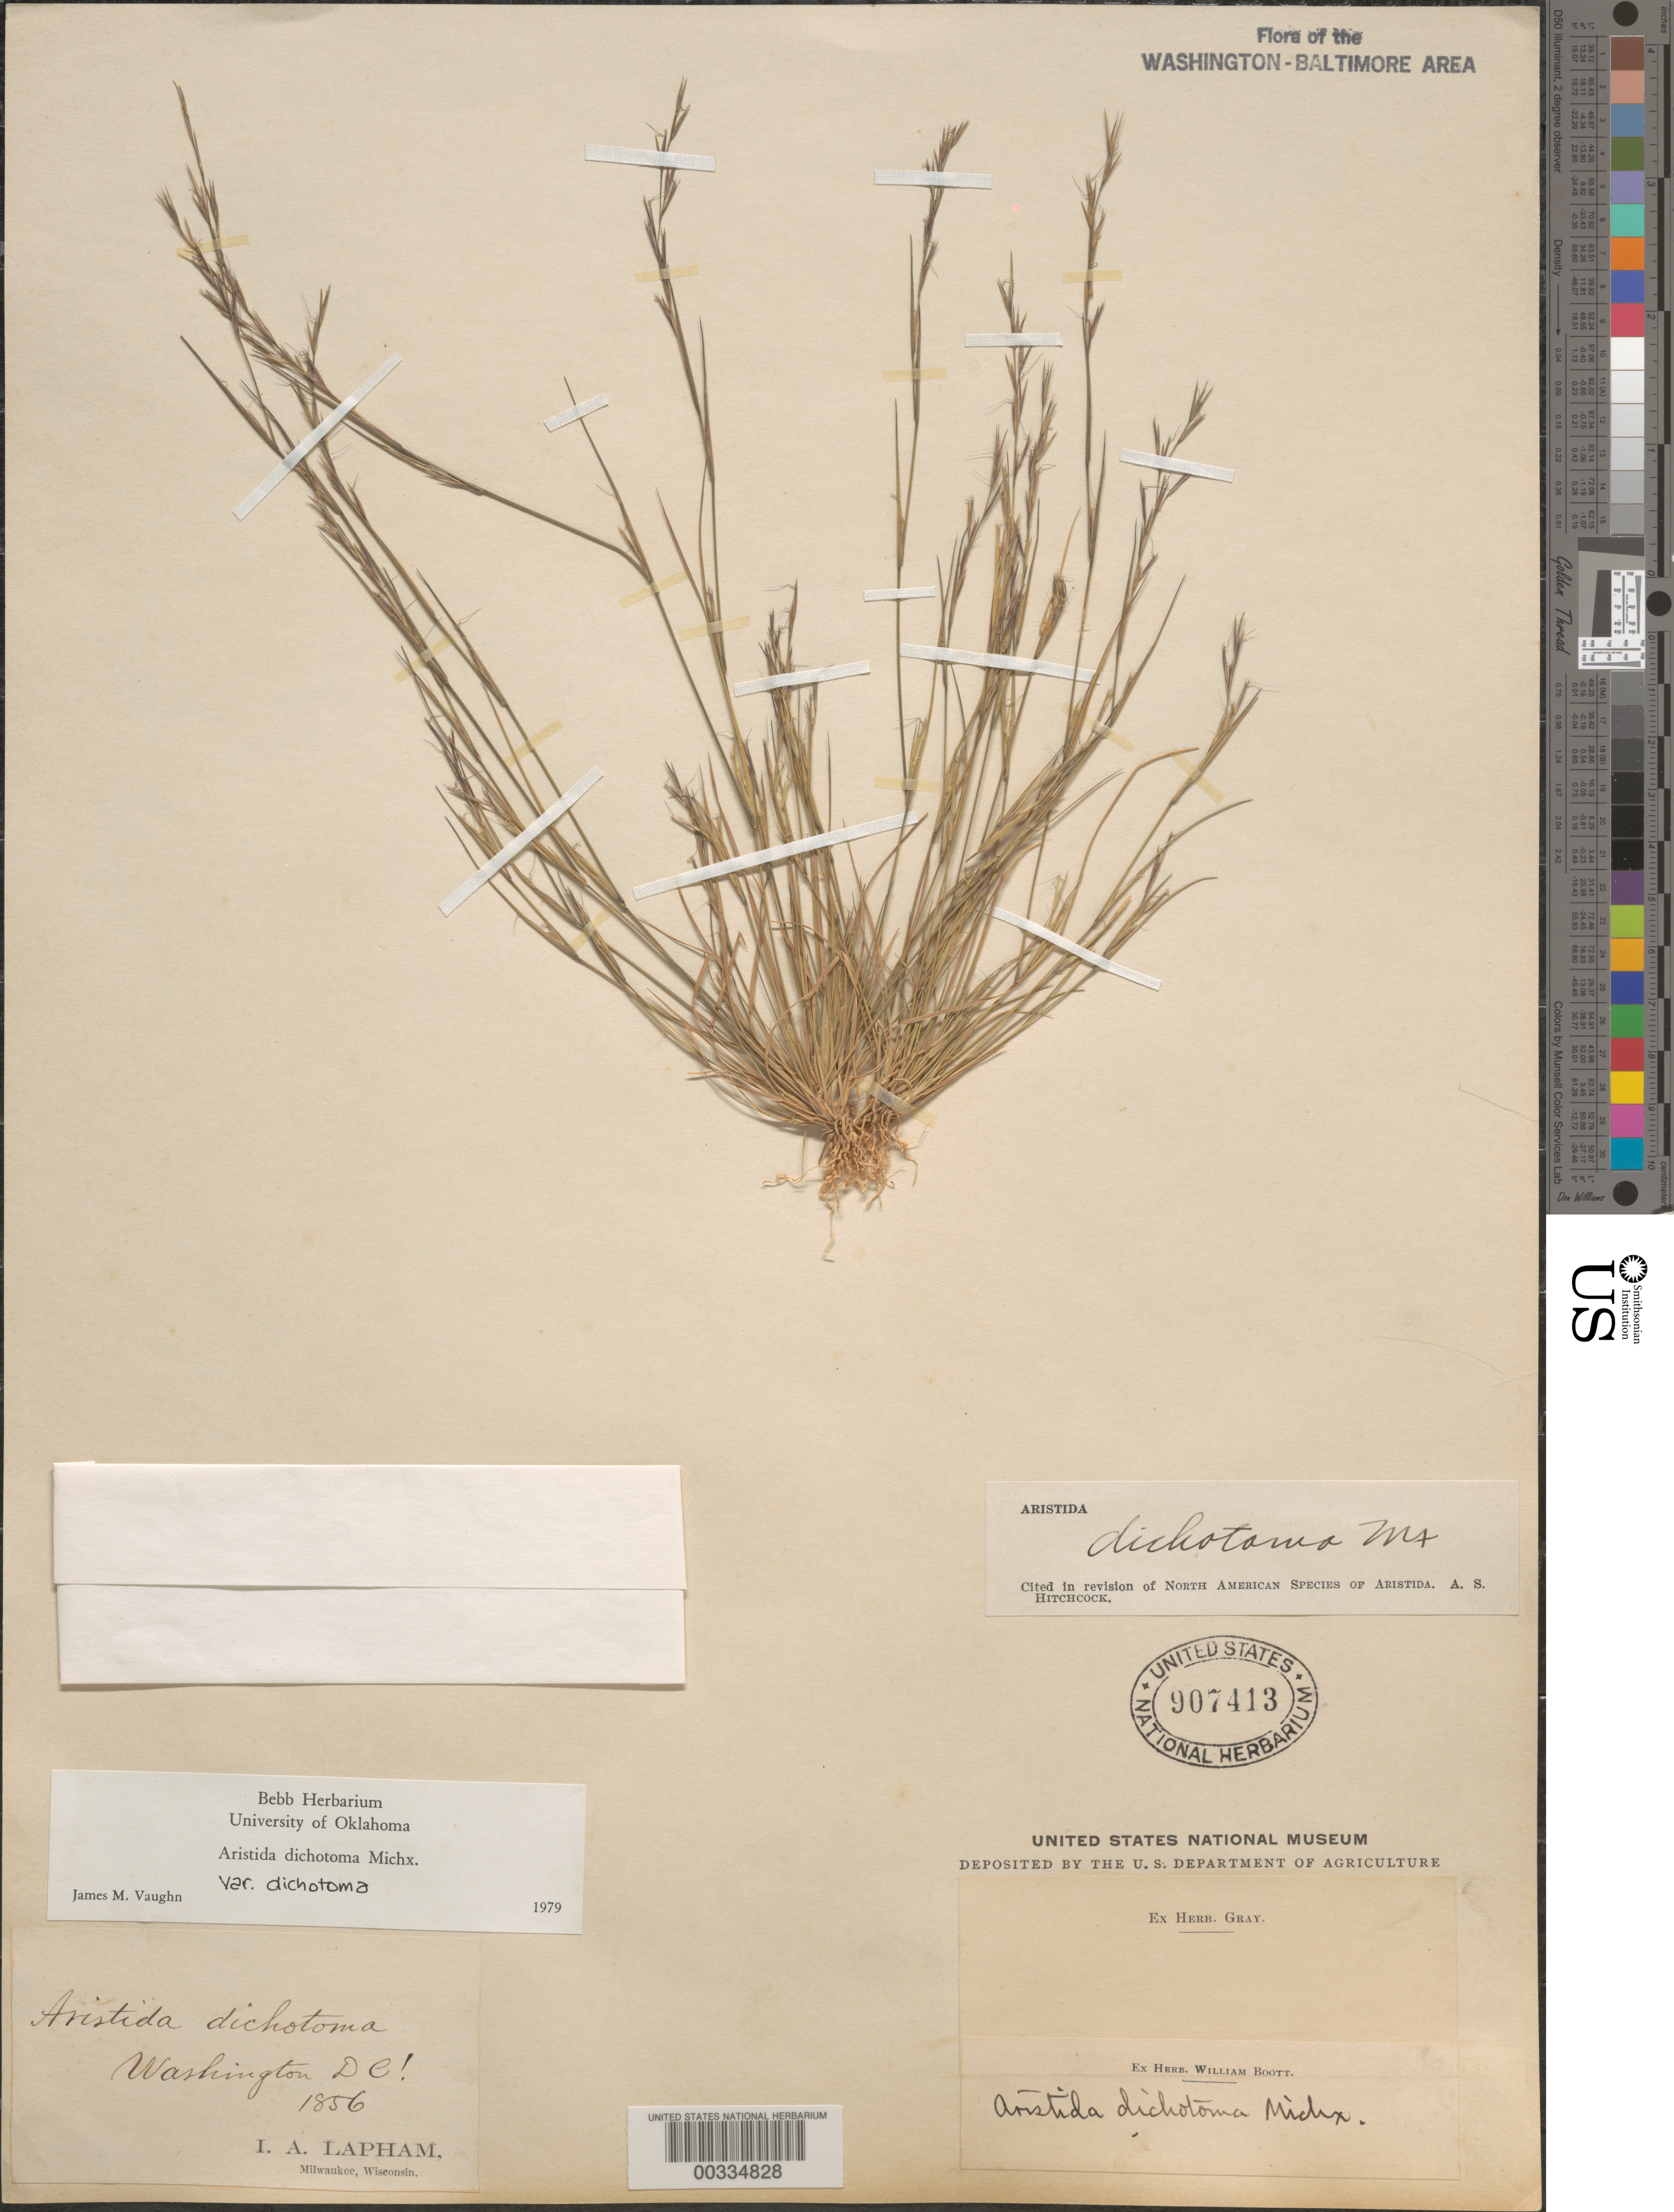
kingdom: Plantae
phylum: Tracheophyta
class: Liliopsida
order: Poales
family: Poaceae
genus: Aristida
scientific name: Aristida dichotoma var. dichotoma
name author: Michx.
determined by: Vaughn, J. M.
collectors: I. Lapham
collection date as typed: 1856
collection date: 1856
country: United States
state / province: District of Columbia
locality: Washington area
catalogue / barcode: US 907413